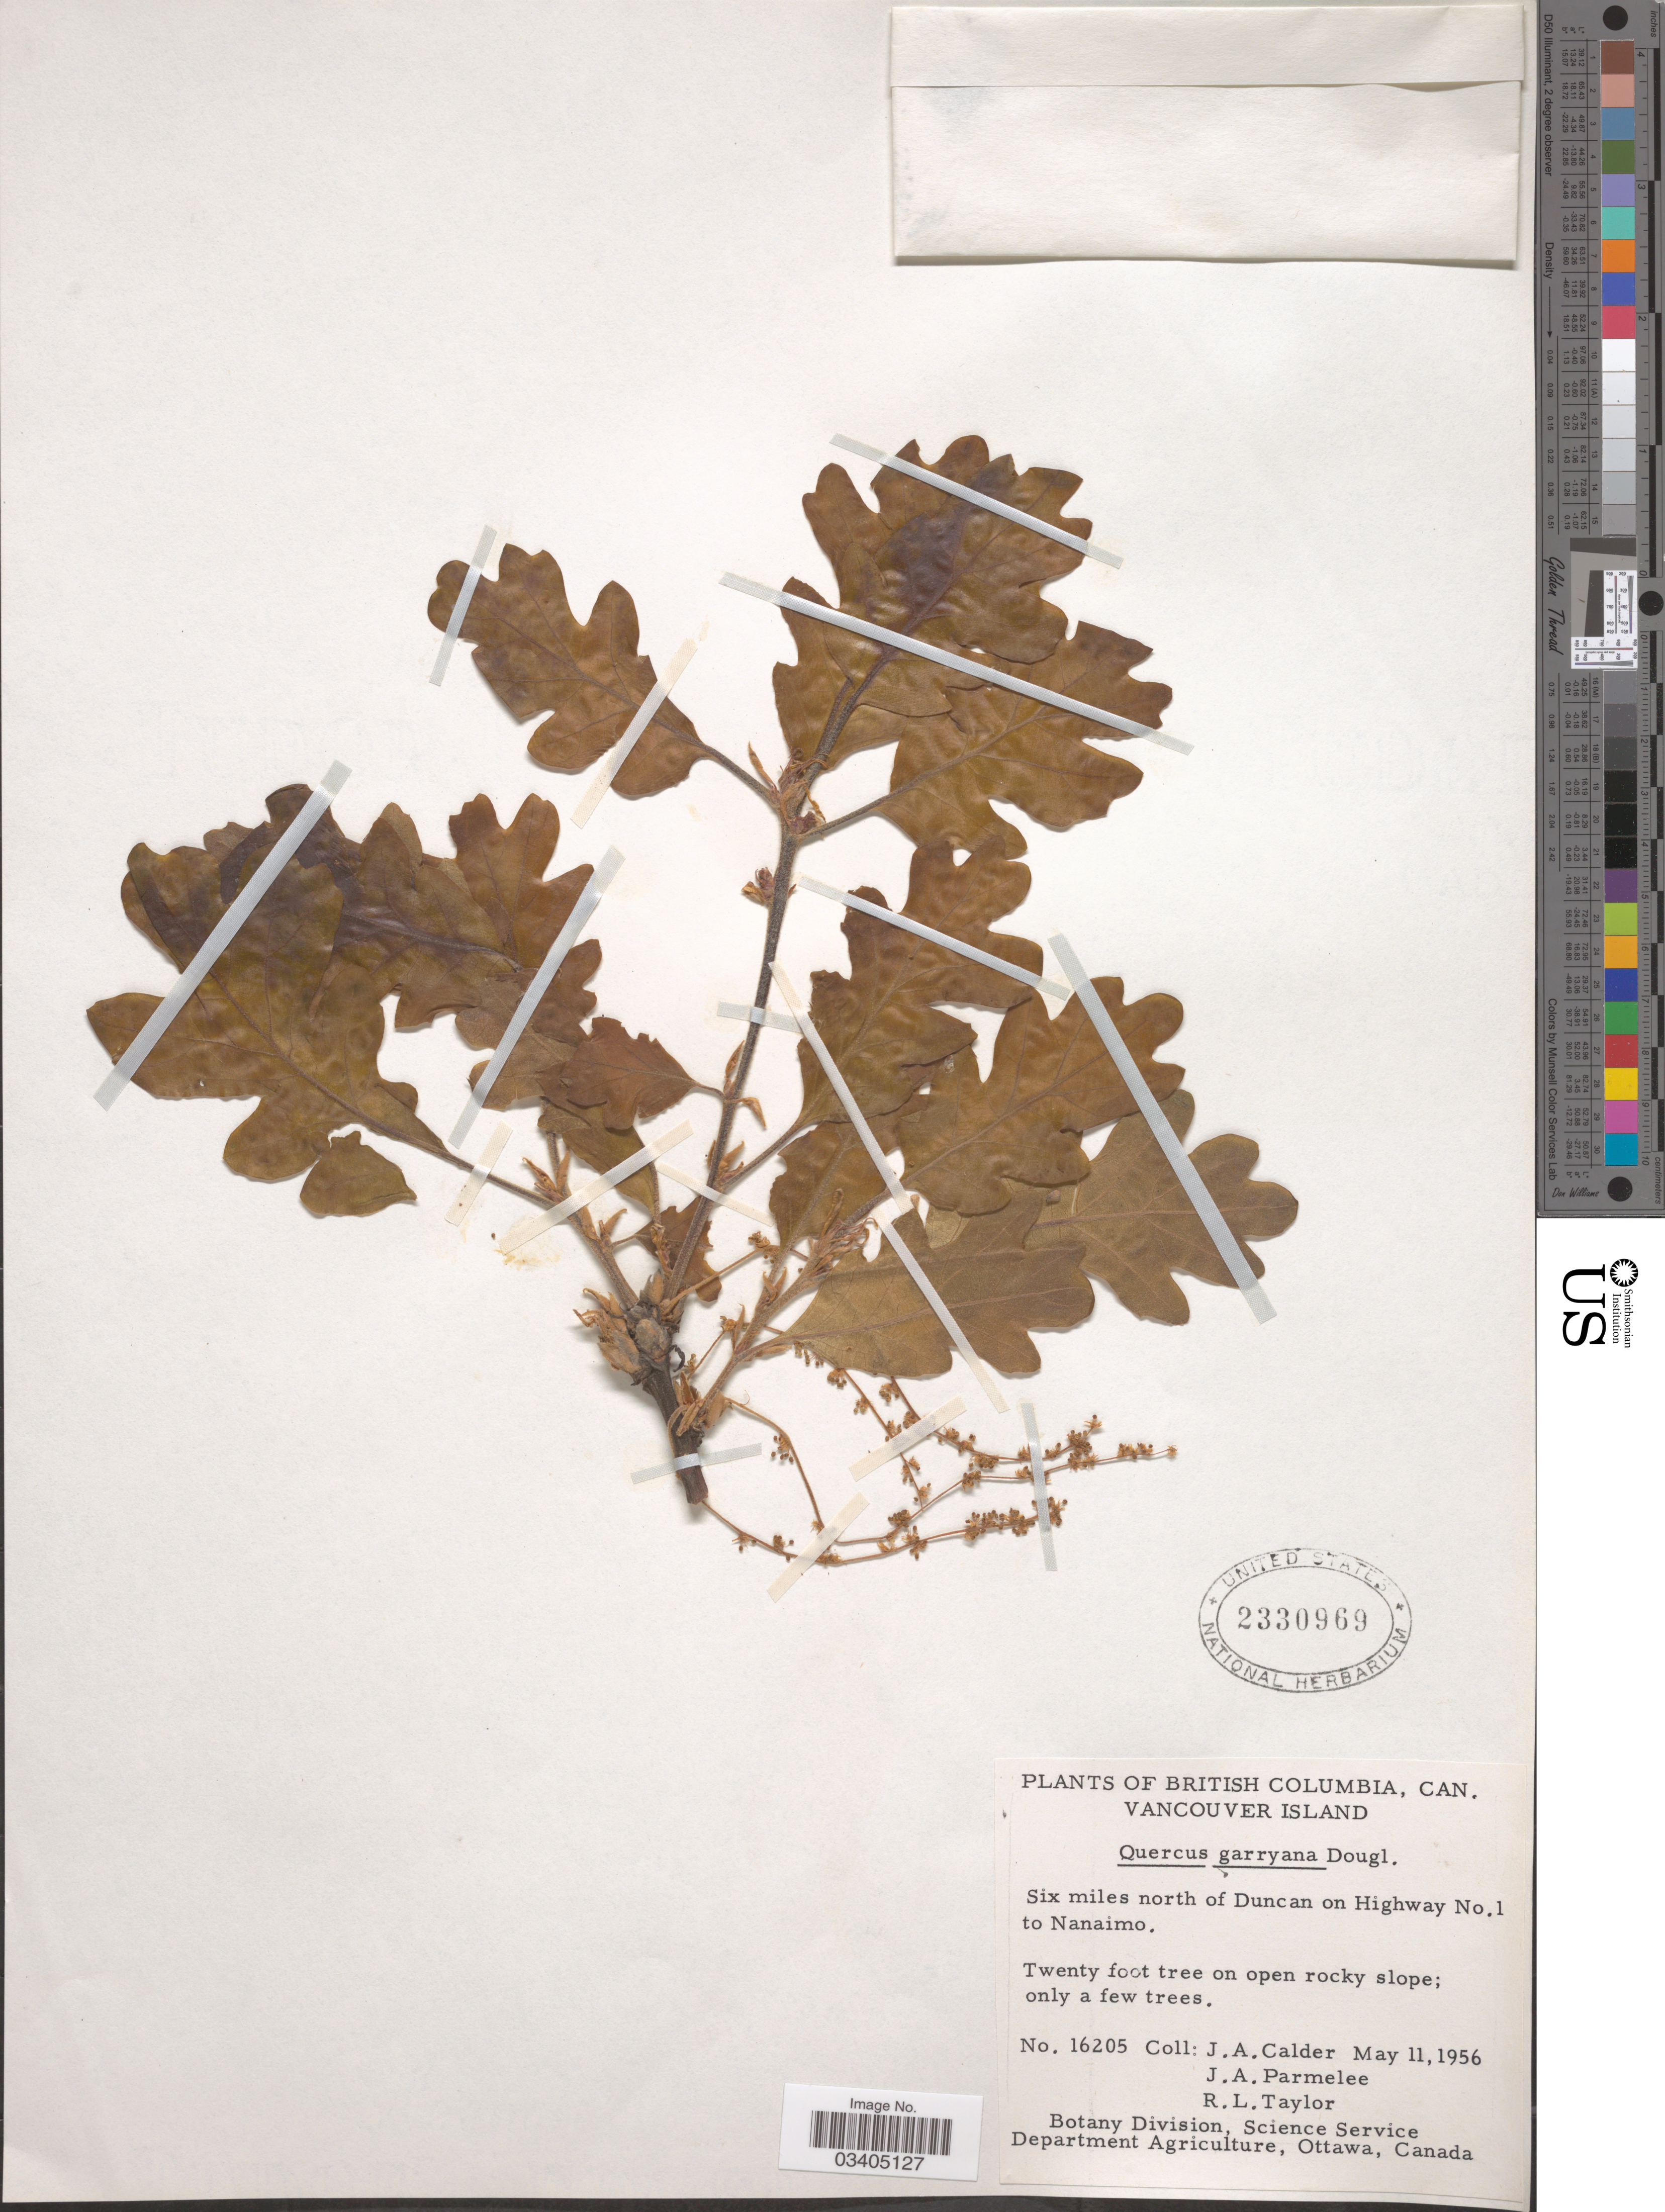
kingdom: Plantae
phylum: Tracheophyta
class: Magnoliopsida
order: Fagales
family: Fagaceae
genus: Quercus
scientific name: Quercus garryana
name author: Douglas ex Hook.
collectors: J. A. Calder, J. A. Parmelee & R. Taylor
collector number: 16205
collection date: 1956-05-11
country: Canada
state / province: British Columbia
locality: Vancouver Island. Six miles north of Duncan on Highway No. 1 to Nanaimo.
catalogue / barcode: US 2330969